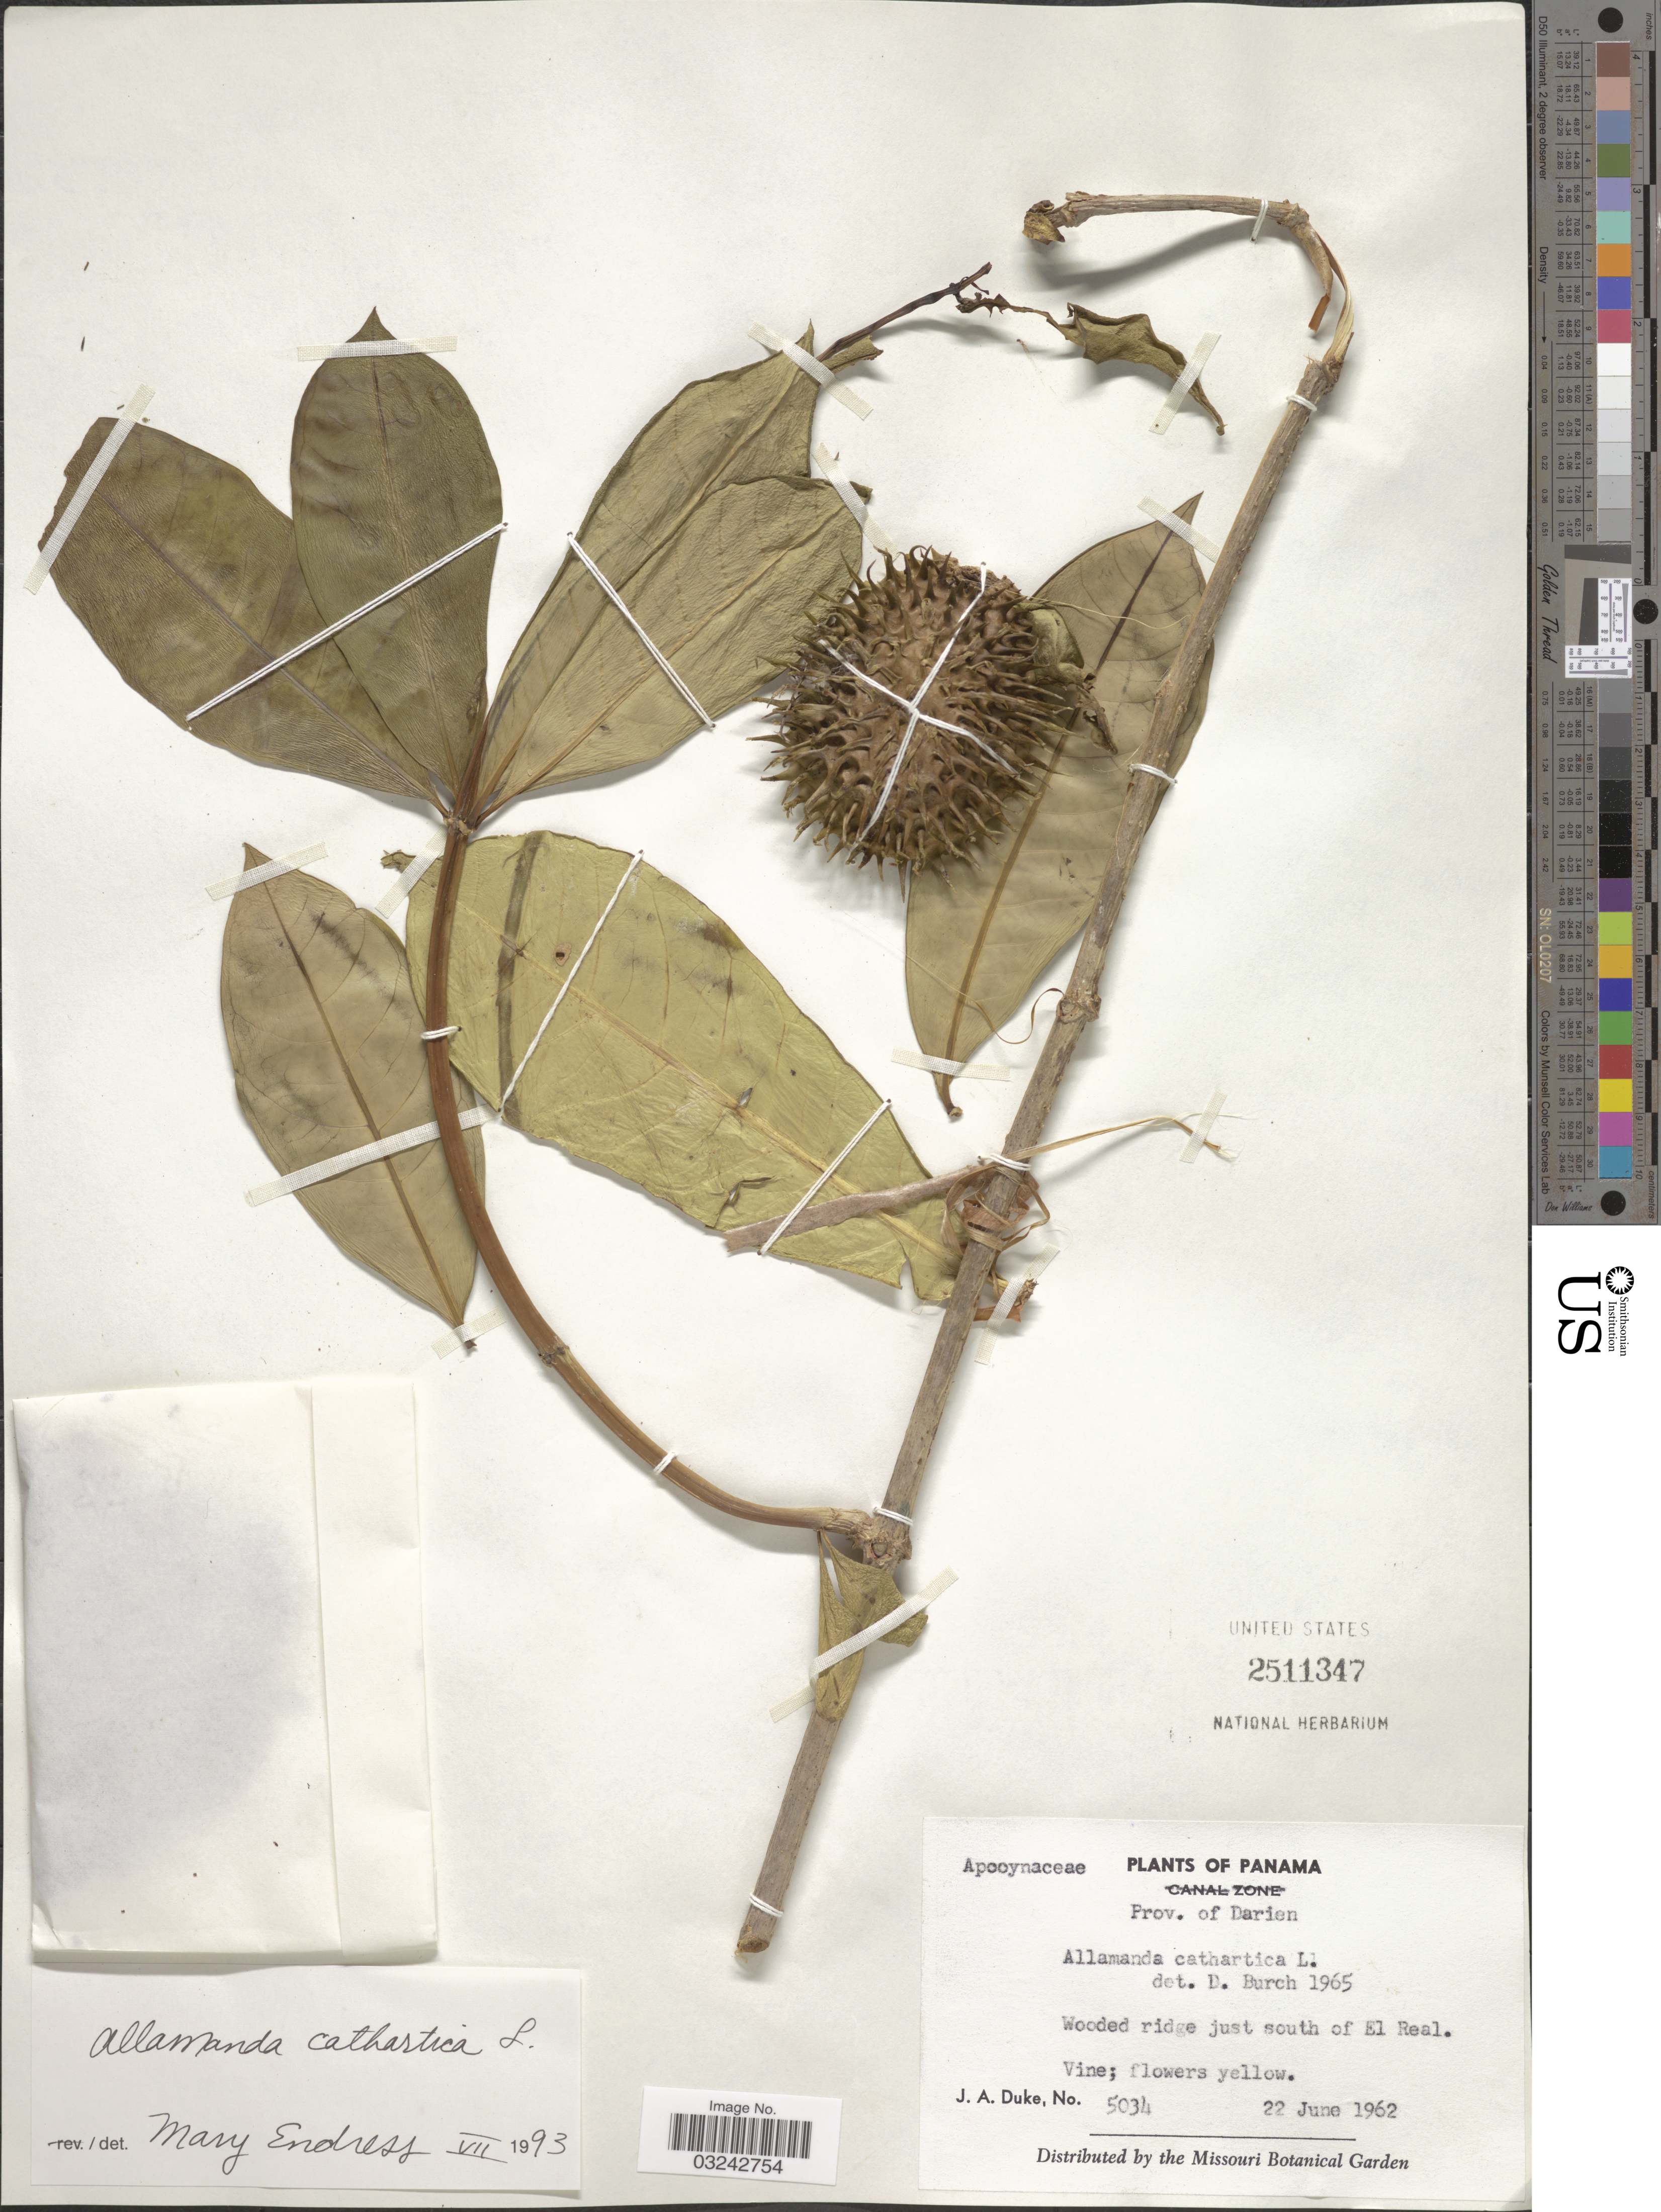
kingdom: Plantae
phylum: Tracheophyta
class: Magnoliopsida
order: Gentianales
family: Apocynaceae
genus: Allamanda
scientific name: Allamanda cathartica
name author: L.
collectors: J. A. Duke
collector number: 5034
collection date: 1962-06-22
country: Panama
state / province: Darién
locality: Wooded ridge just south of El Real.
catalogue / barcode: US 2511347